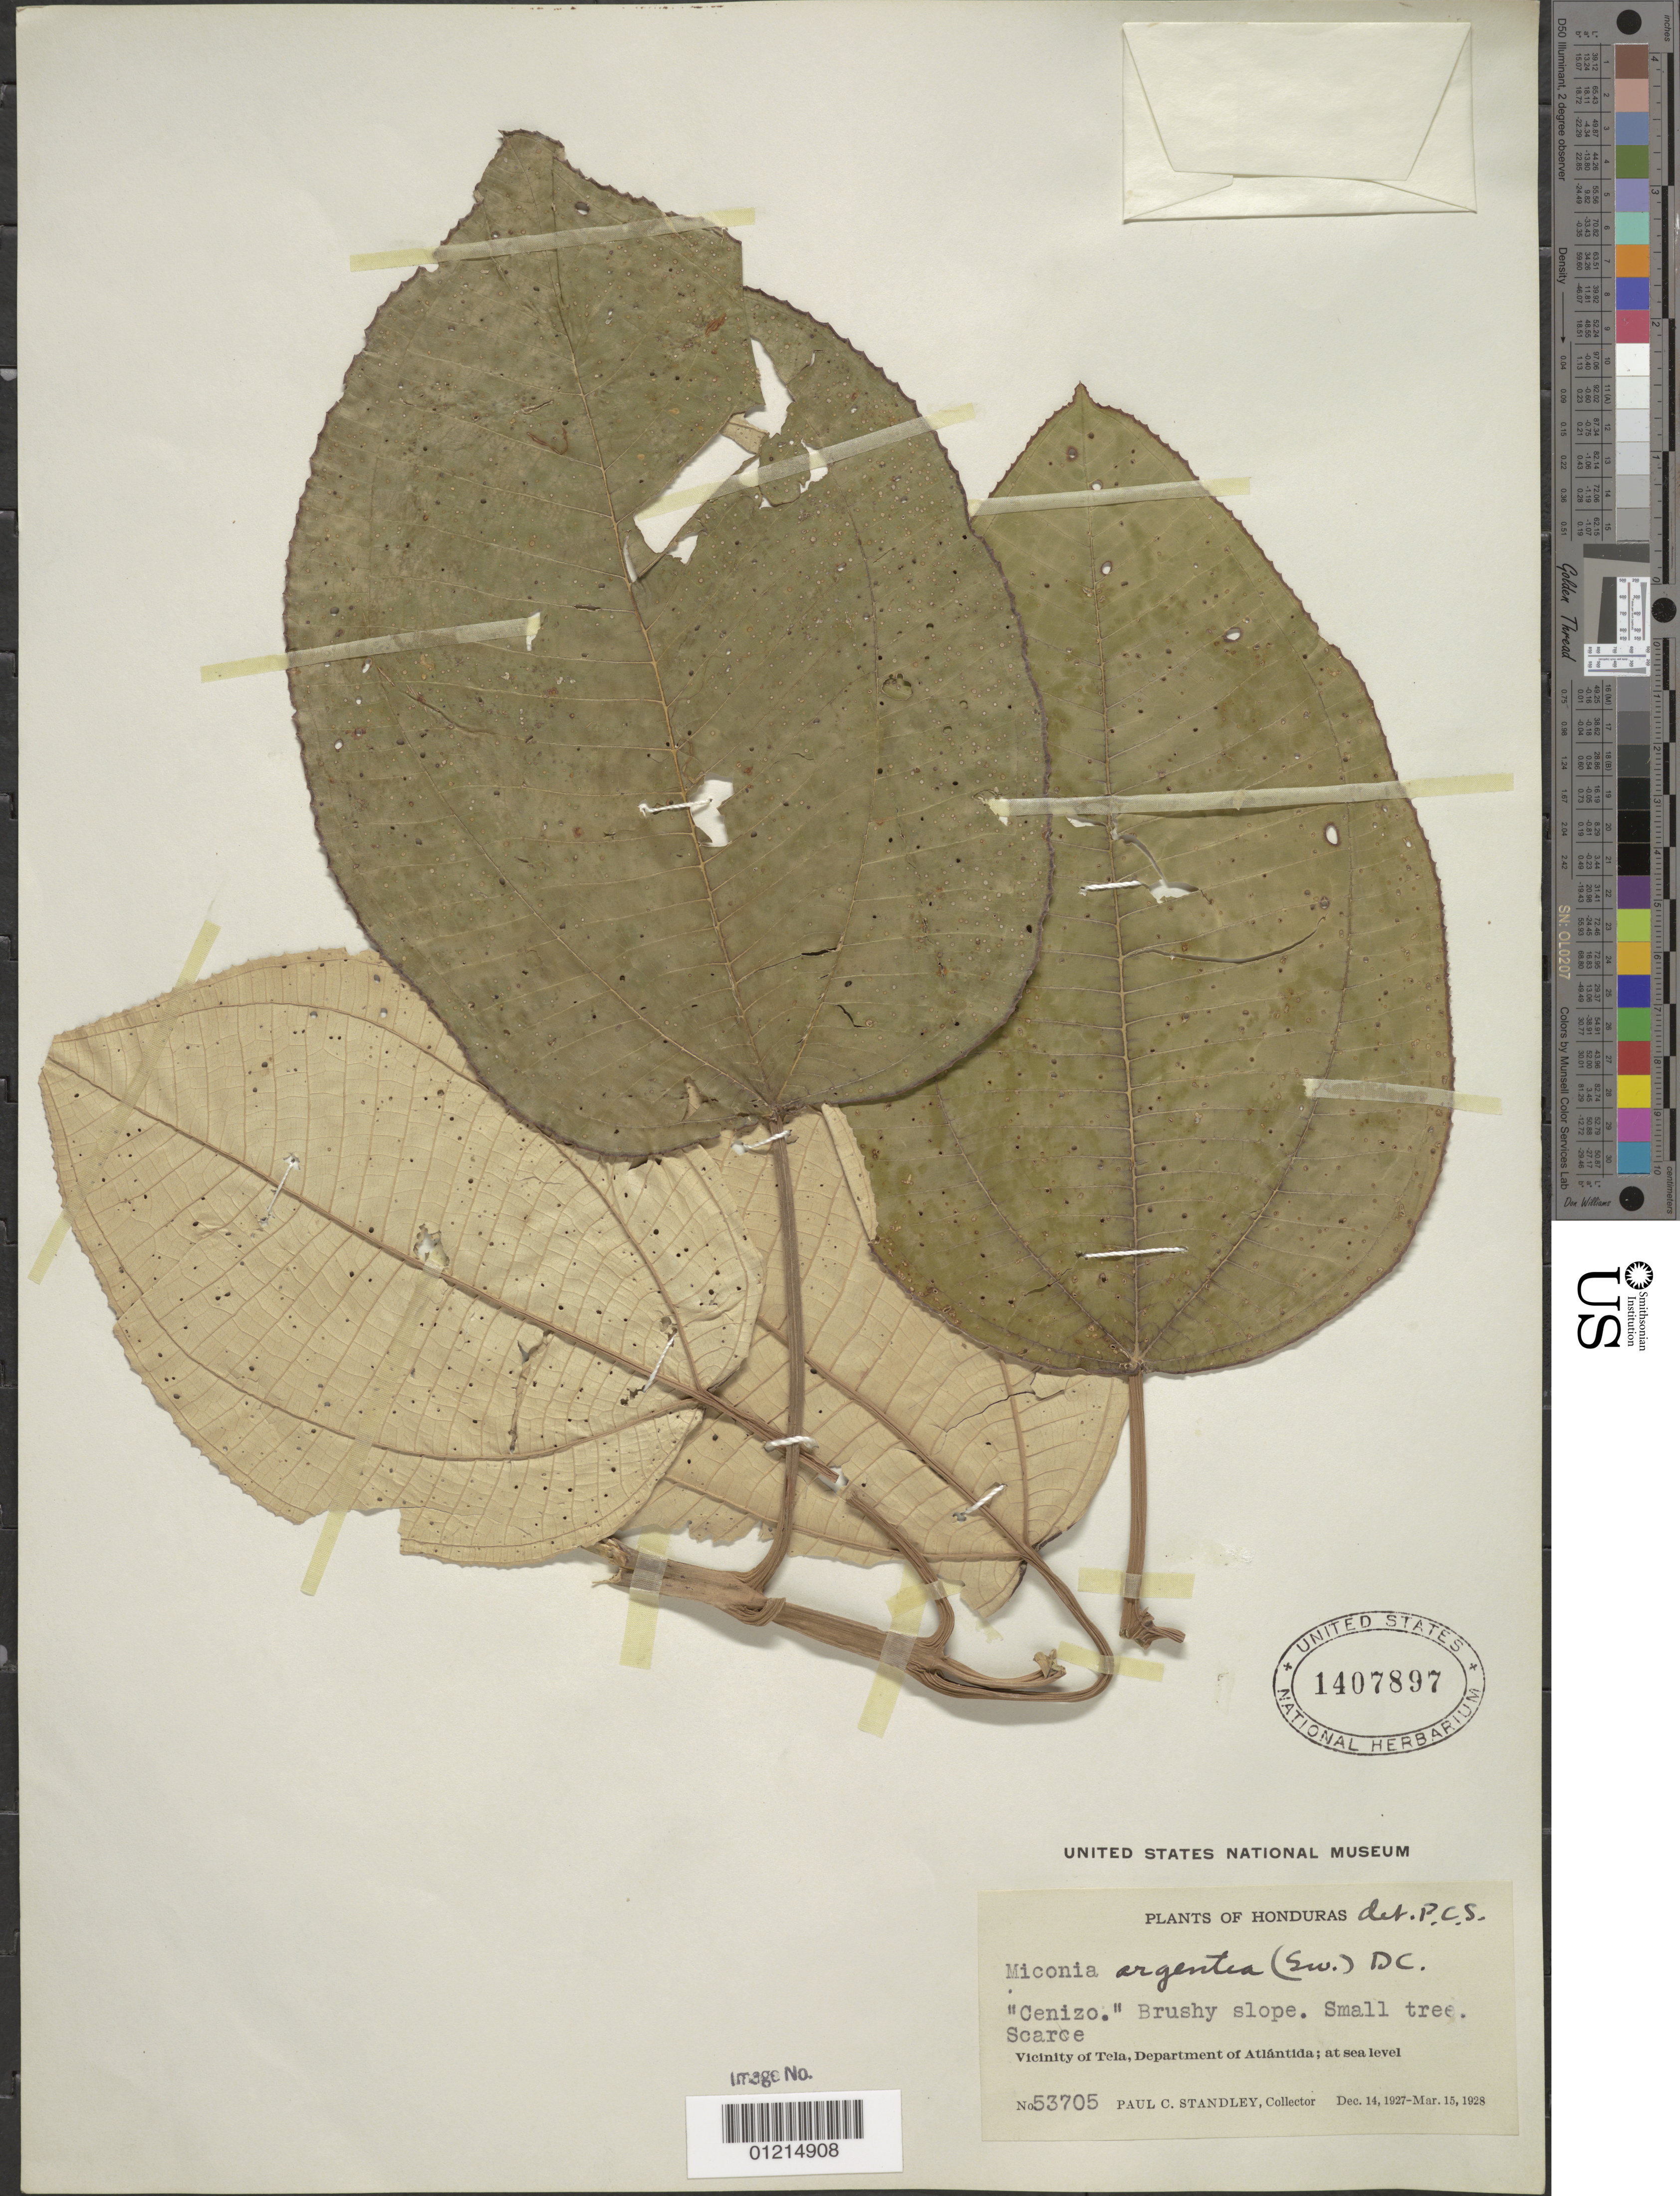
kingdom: Plantae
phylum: Tracheophyta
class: Magnoliopsida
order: Myrtales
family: Melastomataceae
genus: Miconia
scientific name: Miconia argentea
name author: (Sw.) DC.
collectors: P. C. Standley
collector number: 53705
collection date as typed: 14 Dec 1927 to 15 Mar 1927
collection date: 1927-03-15/1927-12-14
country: Honduras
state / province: Atlántida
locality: Vicinity of Tela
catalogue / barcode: US 1407897